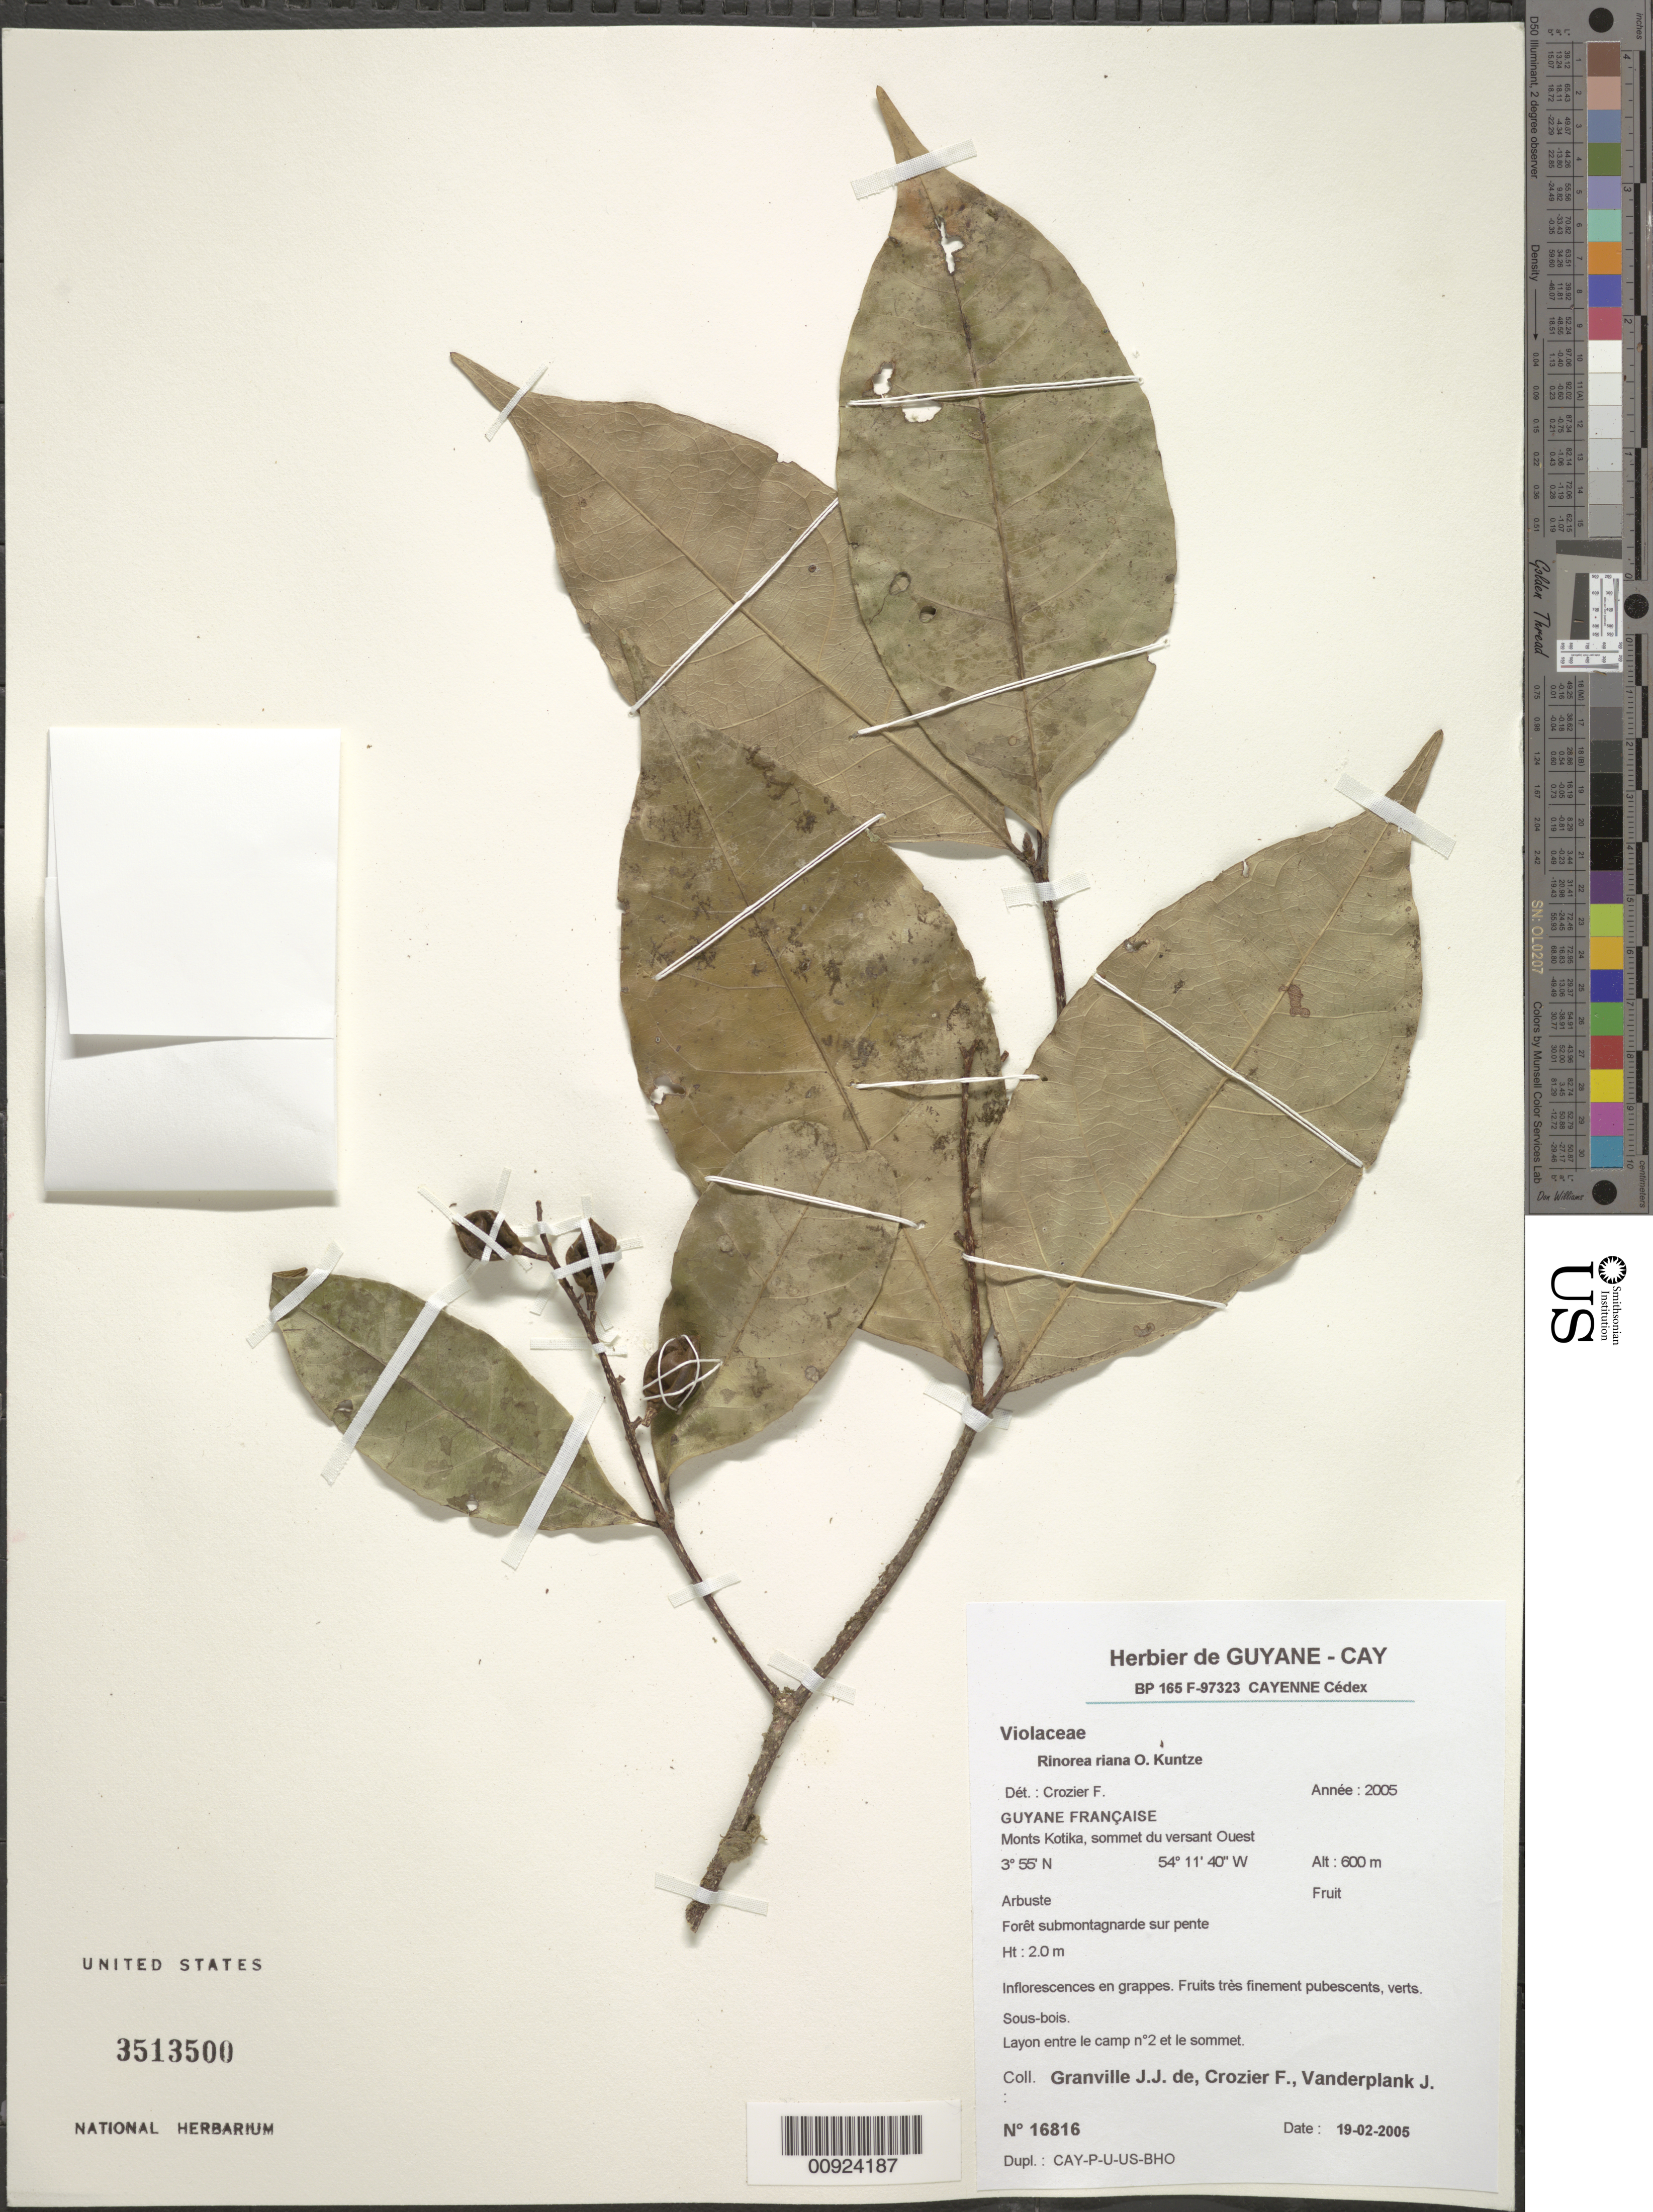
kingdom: Plantae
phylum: Tracheophyta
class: Magnoliopsida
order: Malpighiales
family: Violaceae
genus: Rinorea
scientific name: Rinorea riana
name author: Kuntze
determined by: Crozier, F.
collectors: J.-J. de Granville, F. Crozier & J. Vanderplank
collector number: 16816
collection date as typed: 19-Feb-05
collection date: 2005-02-19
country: French Guiana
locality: Monts Kotika, sommet du versant Ouest; layon entre le camp nº2 et le sommet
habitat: Foret submontagnarde sur pente; sous-bois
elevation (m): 600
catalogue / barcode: US 3513500